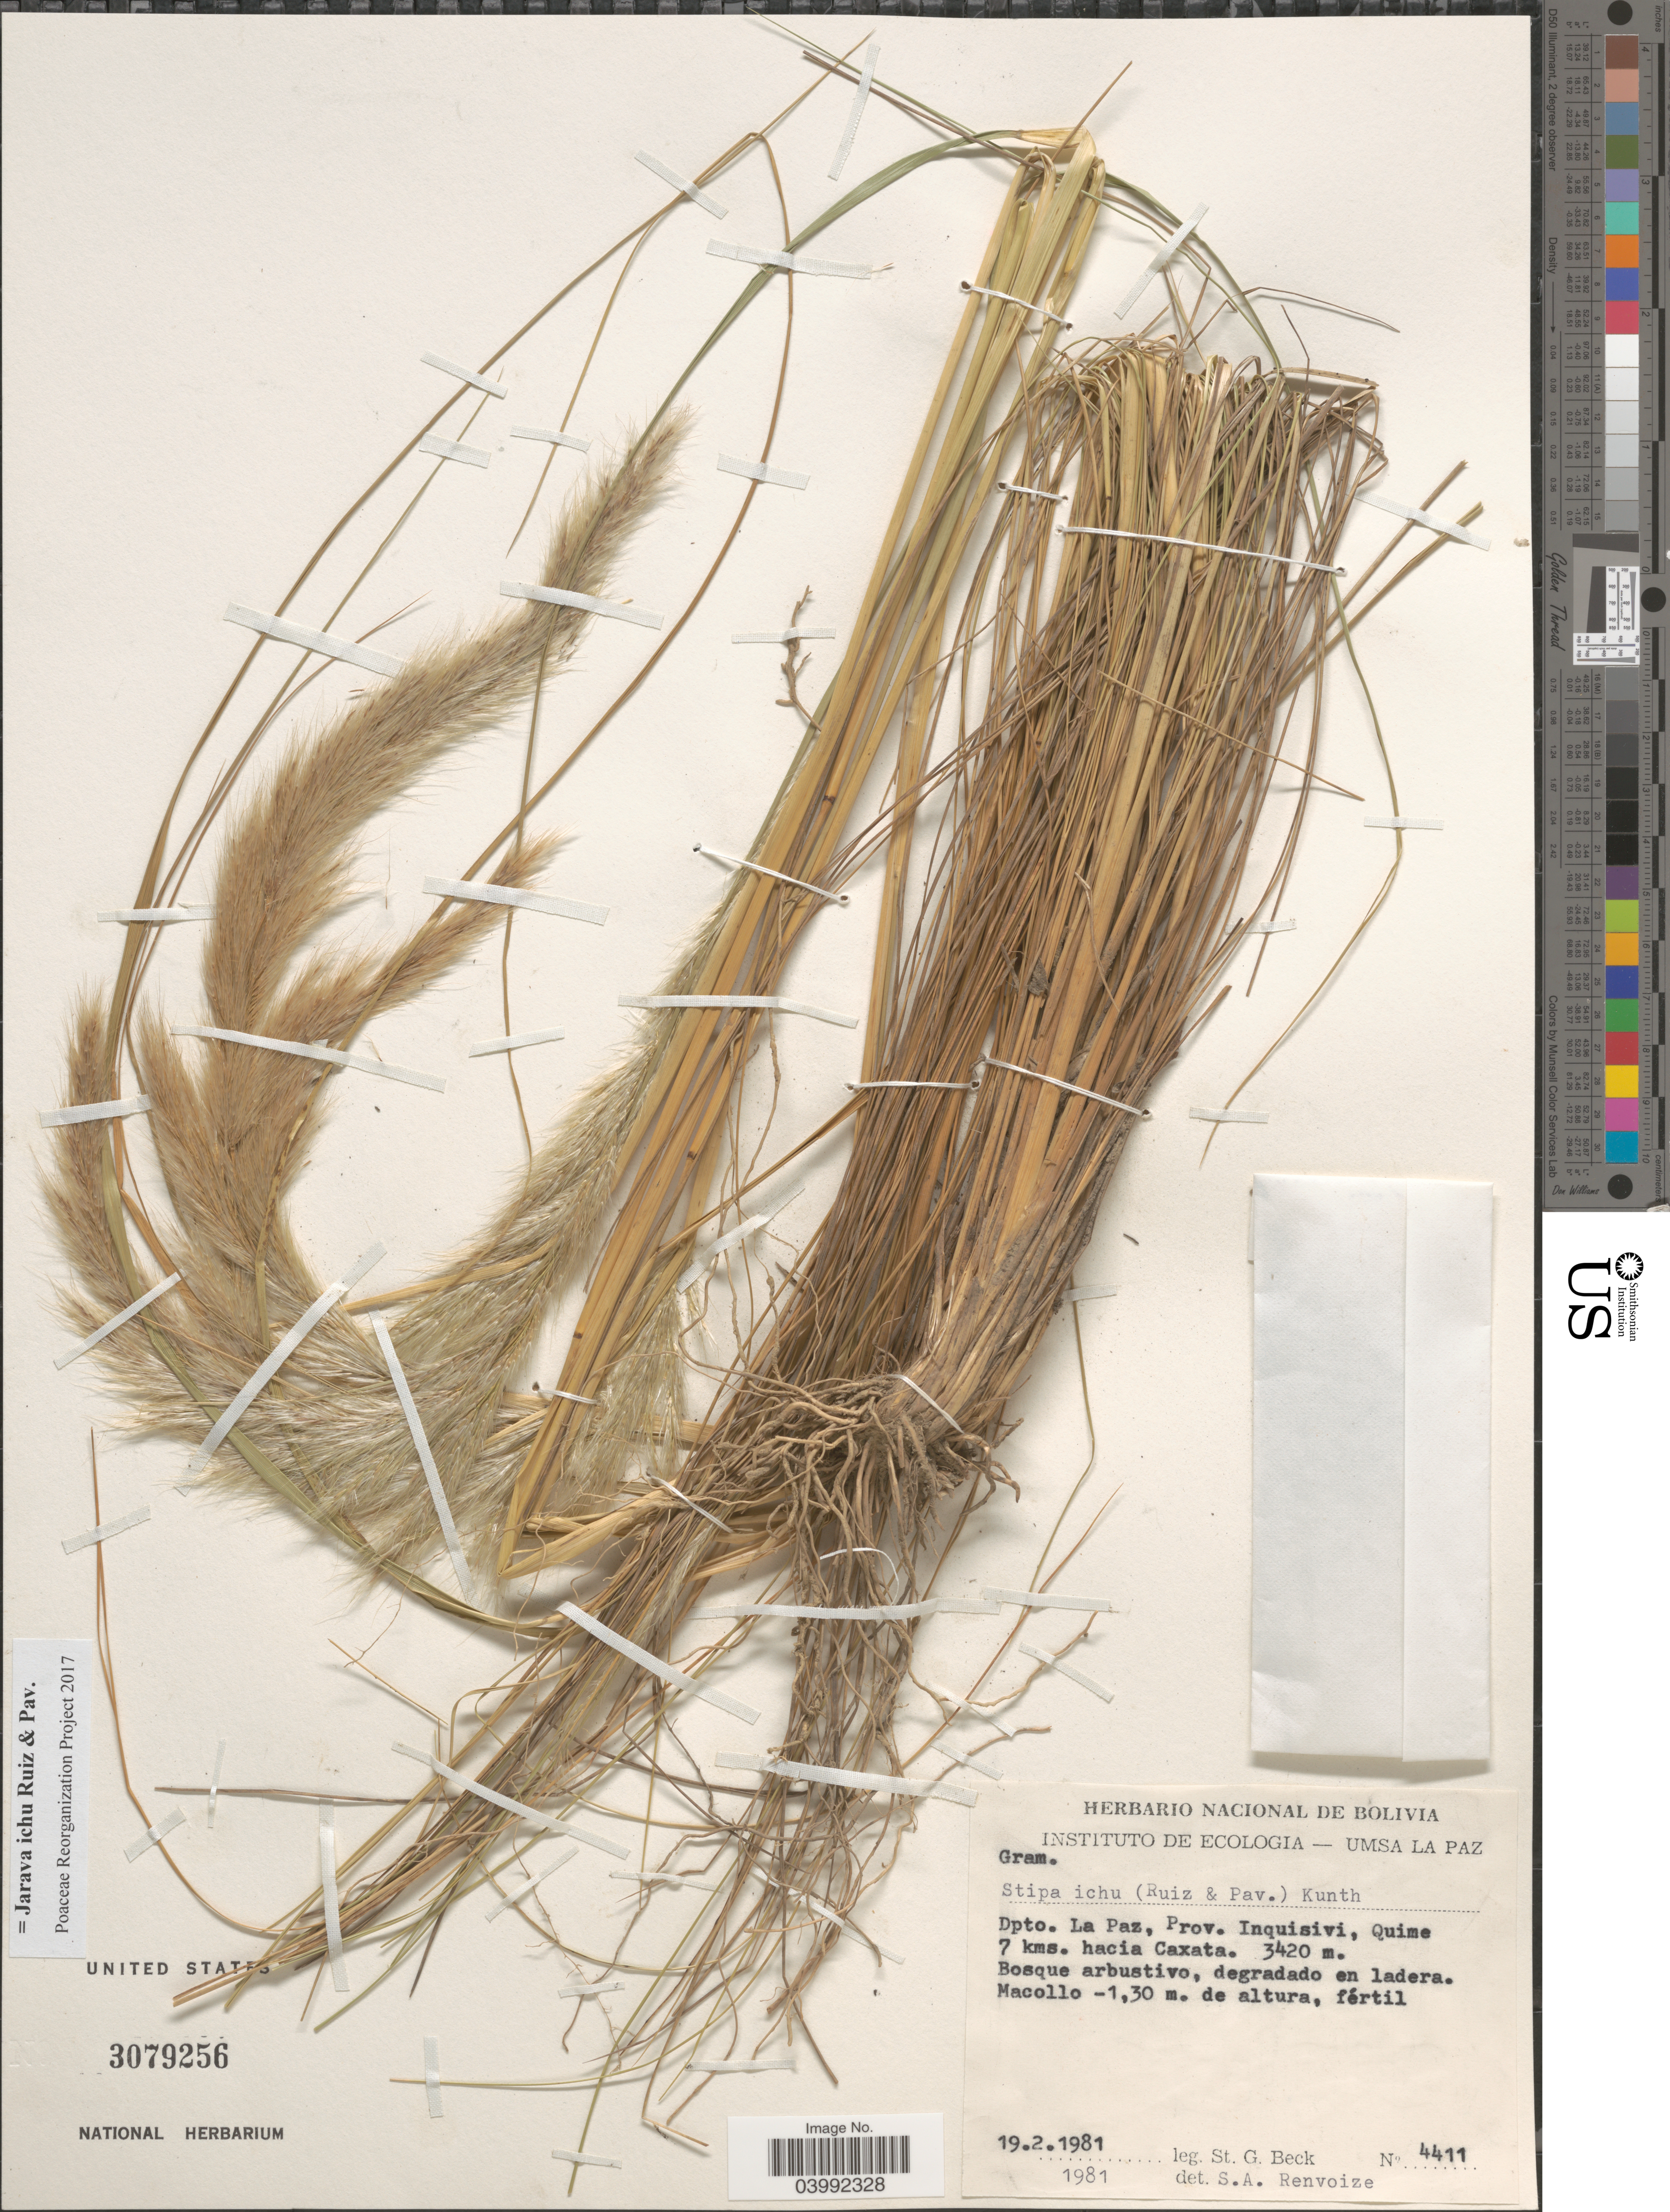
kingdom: Plantae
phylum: Tracheophyta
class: Liliopsida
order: Poales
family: Poaceae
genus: Jarava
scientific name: Jarava ichu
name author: Ruiz & Pav.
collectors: S. G. Beck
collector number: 4411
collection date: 1981-02-19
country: Bolivia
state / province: La Paz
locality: Dpto. La Paz, Prov. Inquisivi, Quime 7 kms. hacia Caxata.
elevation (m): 3420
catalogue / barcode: US 3079256